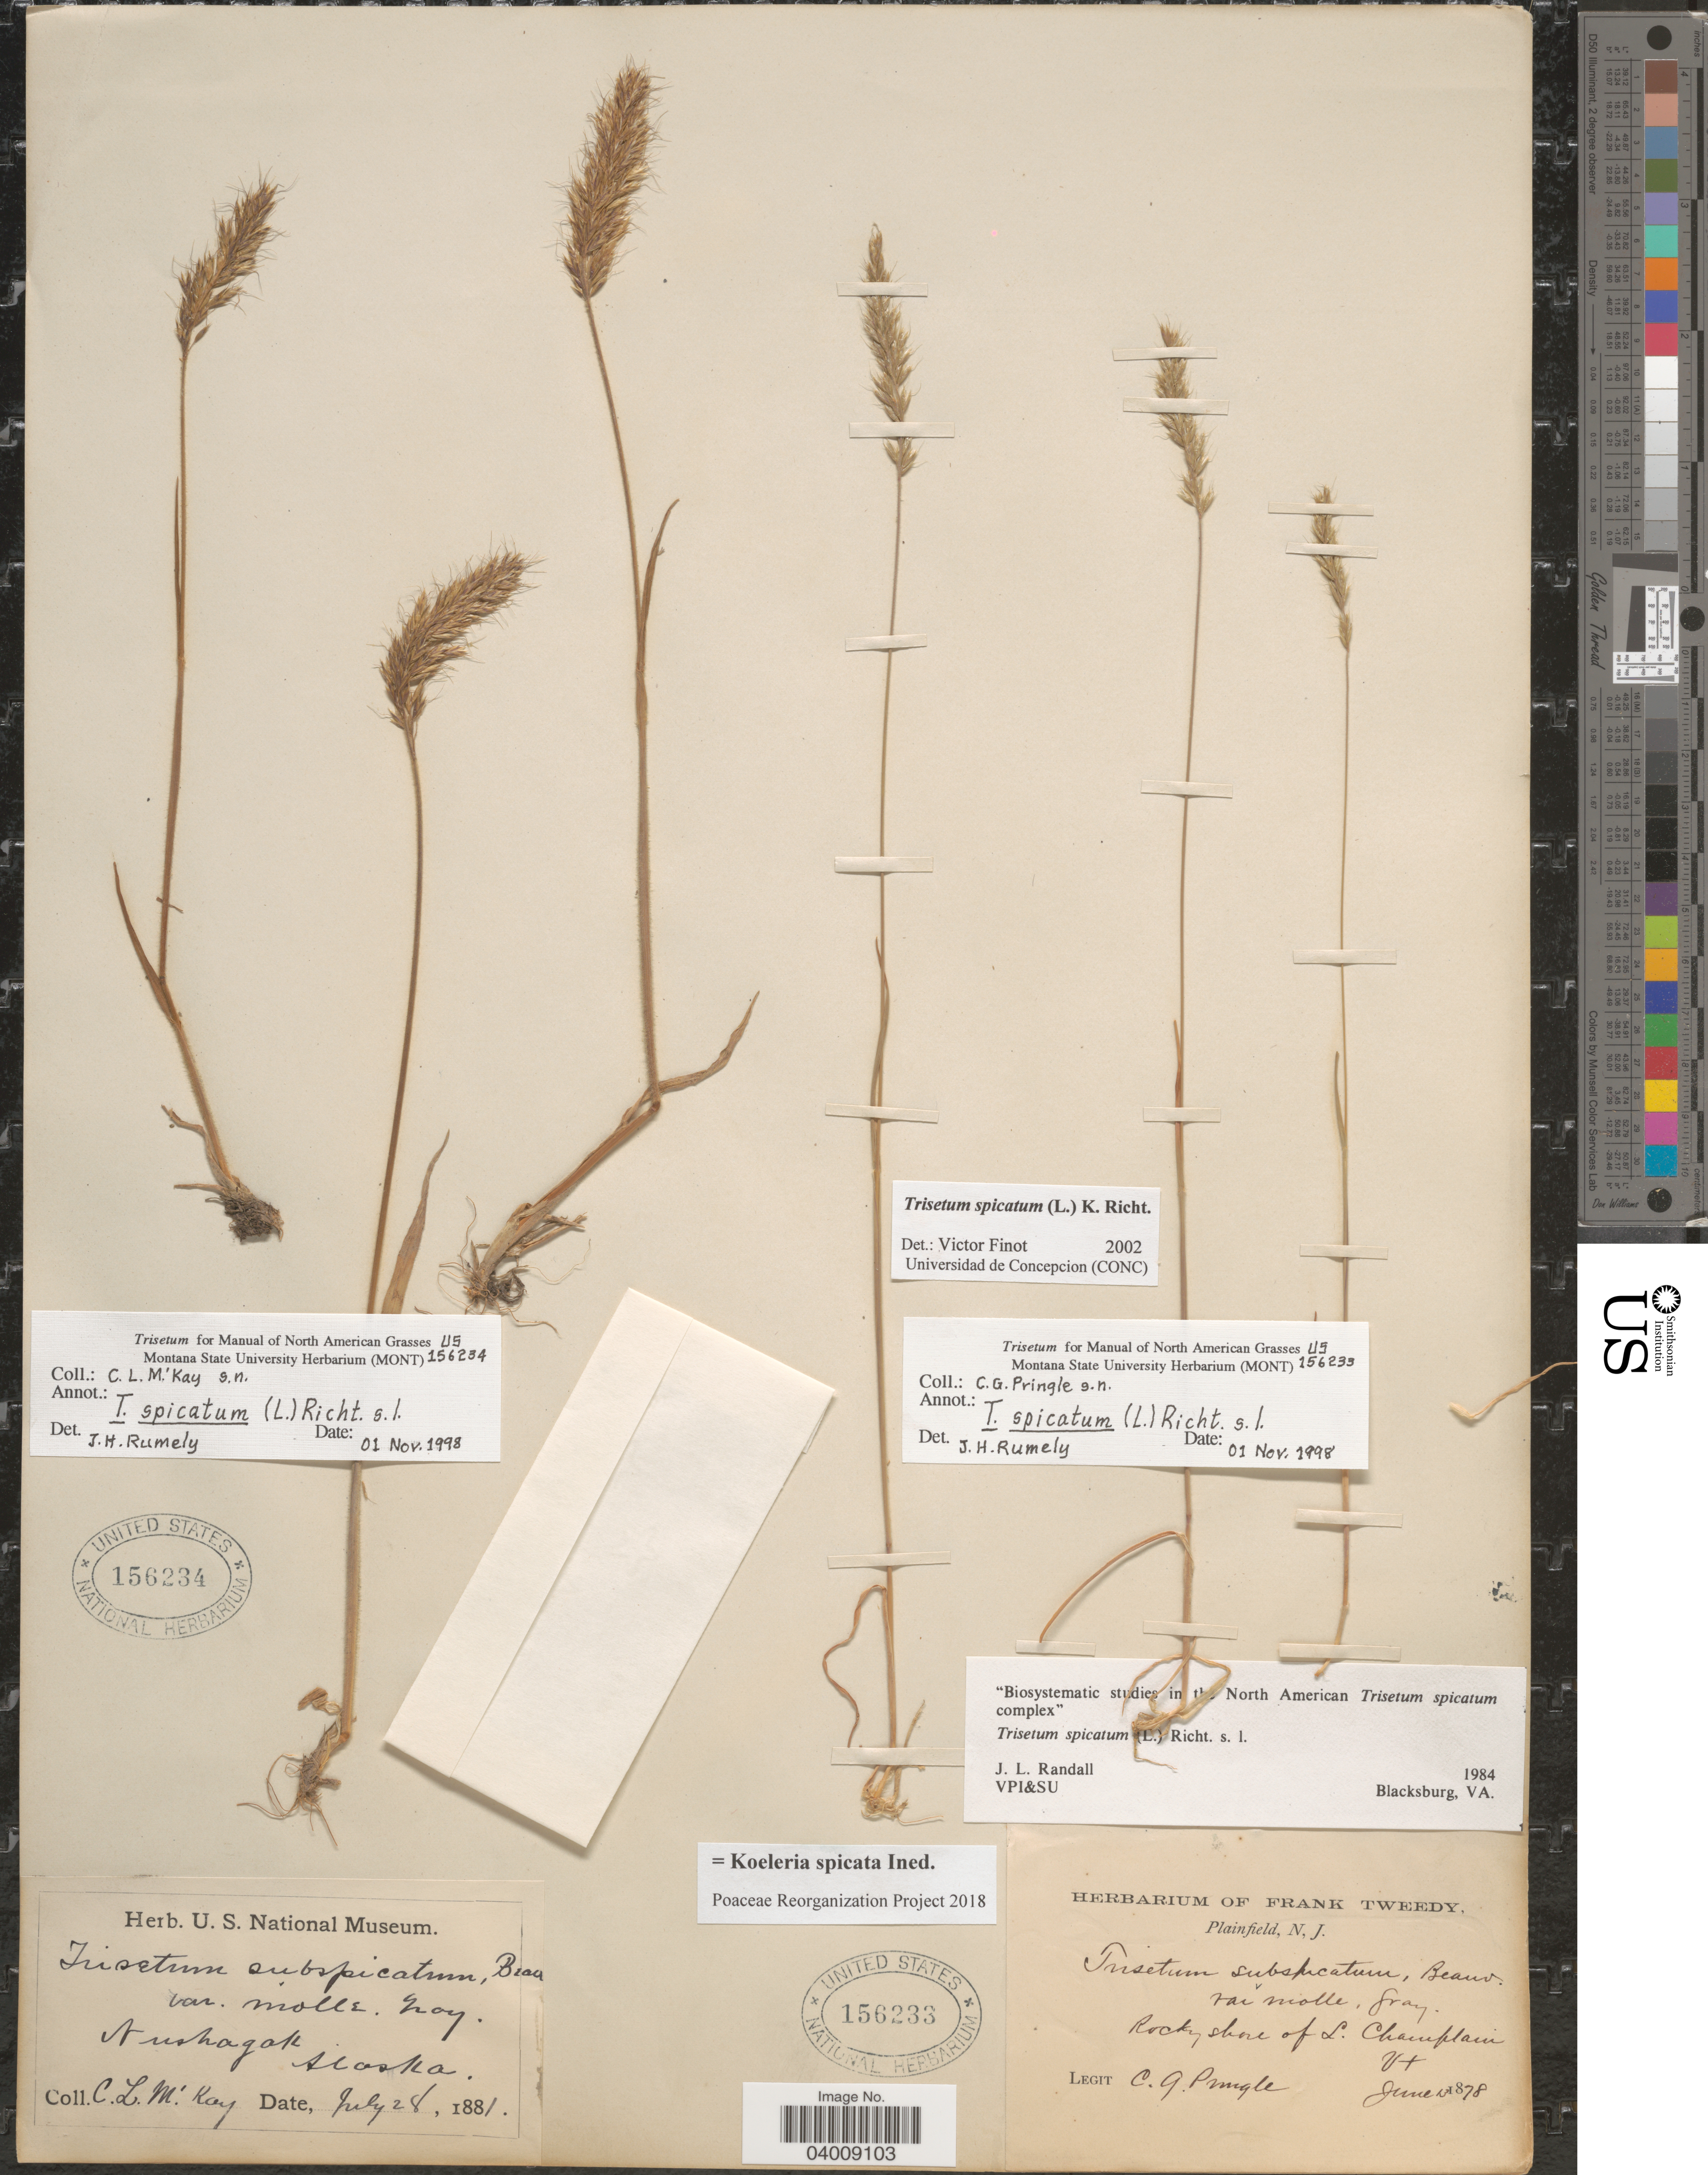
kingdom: Plantae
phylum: Tracheophyta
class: Liliopsida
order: Poales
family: Poaceae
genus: Koeleria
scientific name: Koeleria spicata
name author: (L.) Barberá et al.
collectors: C. McKay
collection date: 1881-07-28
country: United States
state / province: Alaska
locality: Nushagak.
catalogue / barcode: US 156234-2